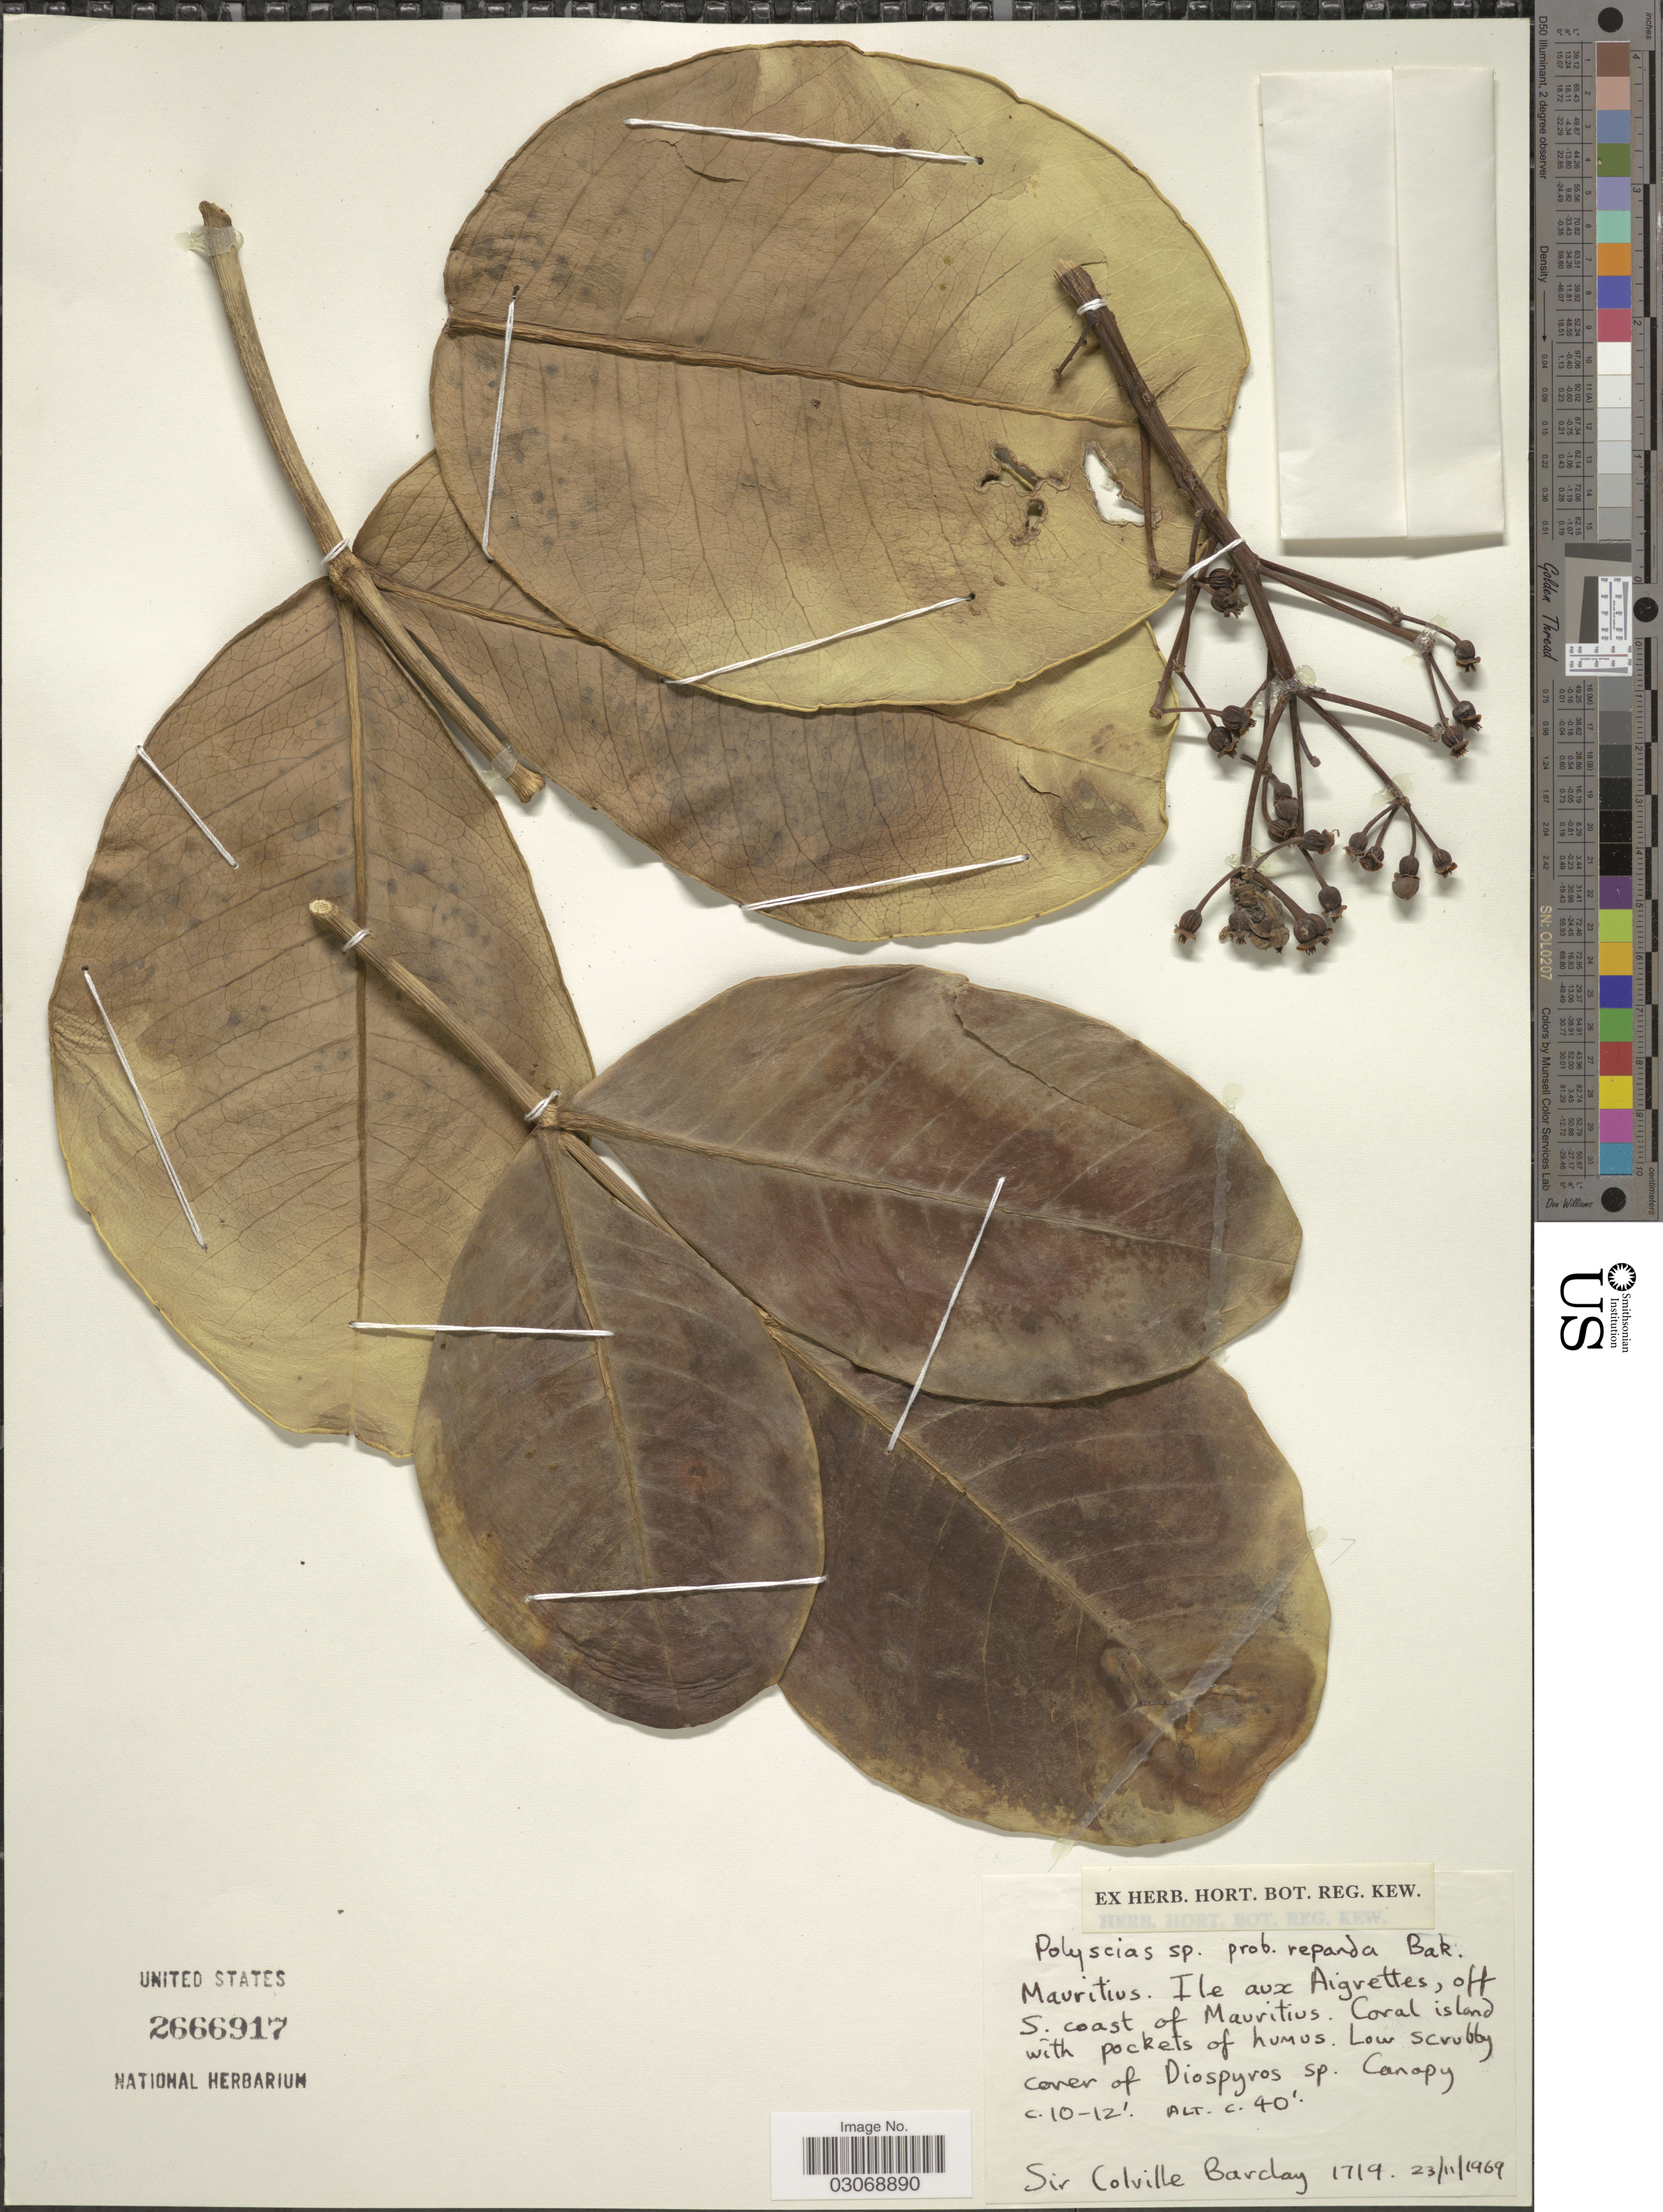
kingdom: Plantae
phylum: Tracheophyta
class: Magnoliopsida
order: Apiales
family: Araliaceae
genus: Polyscias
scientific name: Polyscias repanda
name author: (DC.) Baker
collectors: C. Barclay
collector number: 1719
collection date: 1969-11-23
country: Mauritius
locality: Mauritius. Ile aux Aigrettes, off S. coast of Mauritius. Coral island.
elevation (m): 12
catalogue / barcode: US 2666917